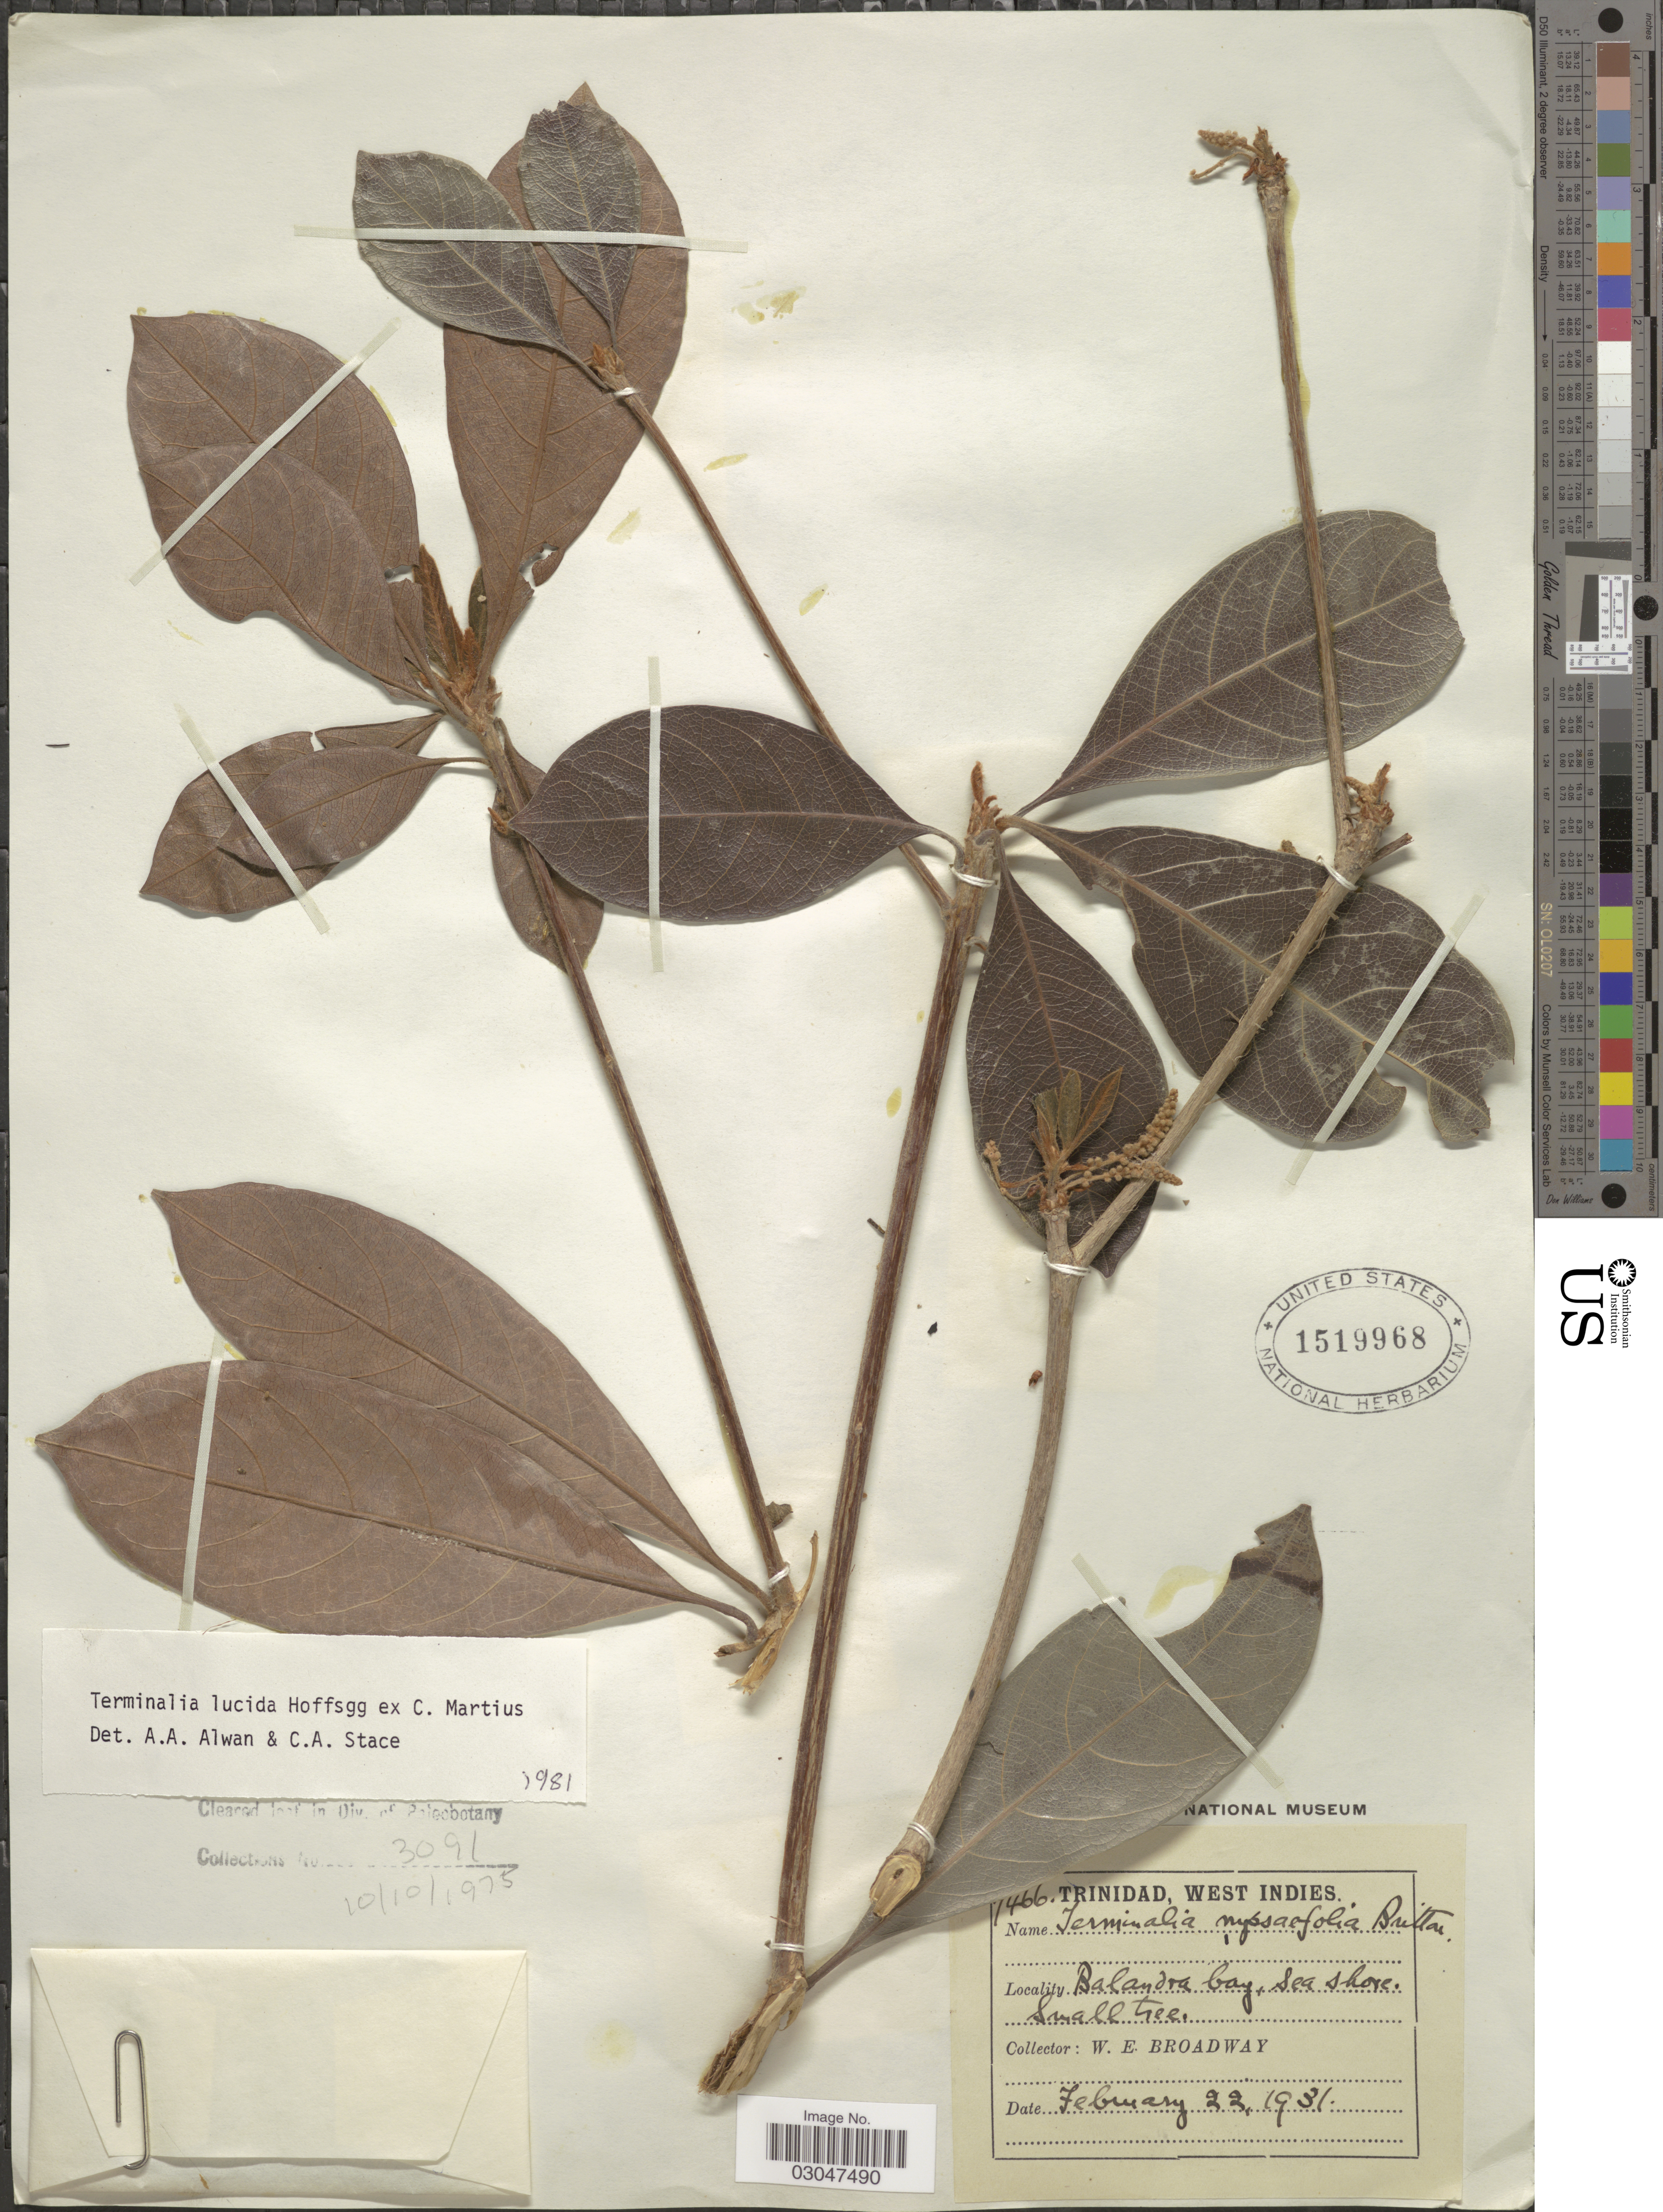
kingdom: Plantae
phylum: Tracheophyta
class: Magnoliopsida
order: Myrtales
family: Combretaceae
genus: Terminalia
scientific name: Terminalia lucida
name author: Hoffmanns. ex Mart.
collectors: W. E. Broadway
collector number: !466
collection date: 1931-02-22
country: Trinidad and Tobago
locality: Trinidad. Balandra bay, sea shore.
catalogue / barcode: US 1519968